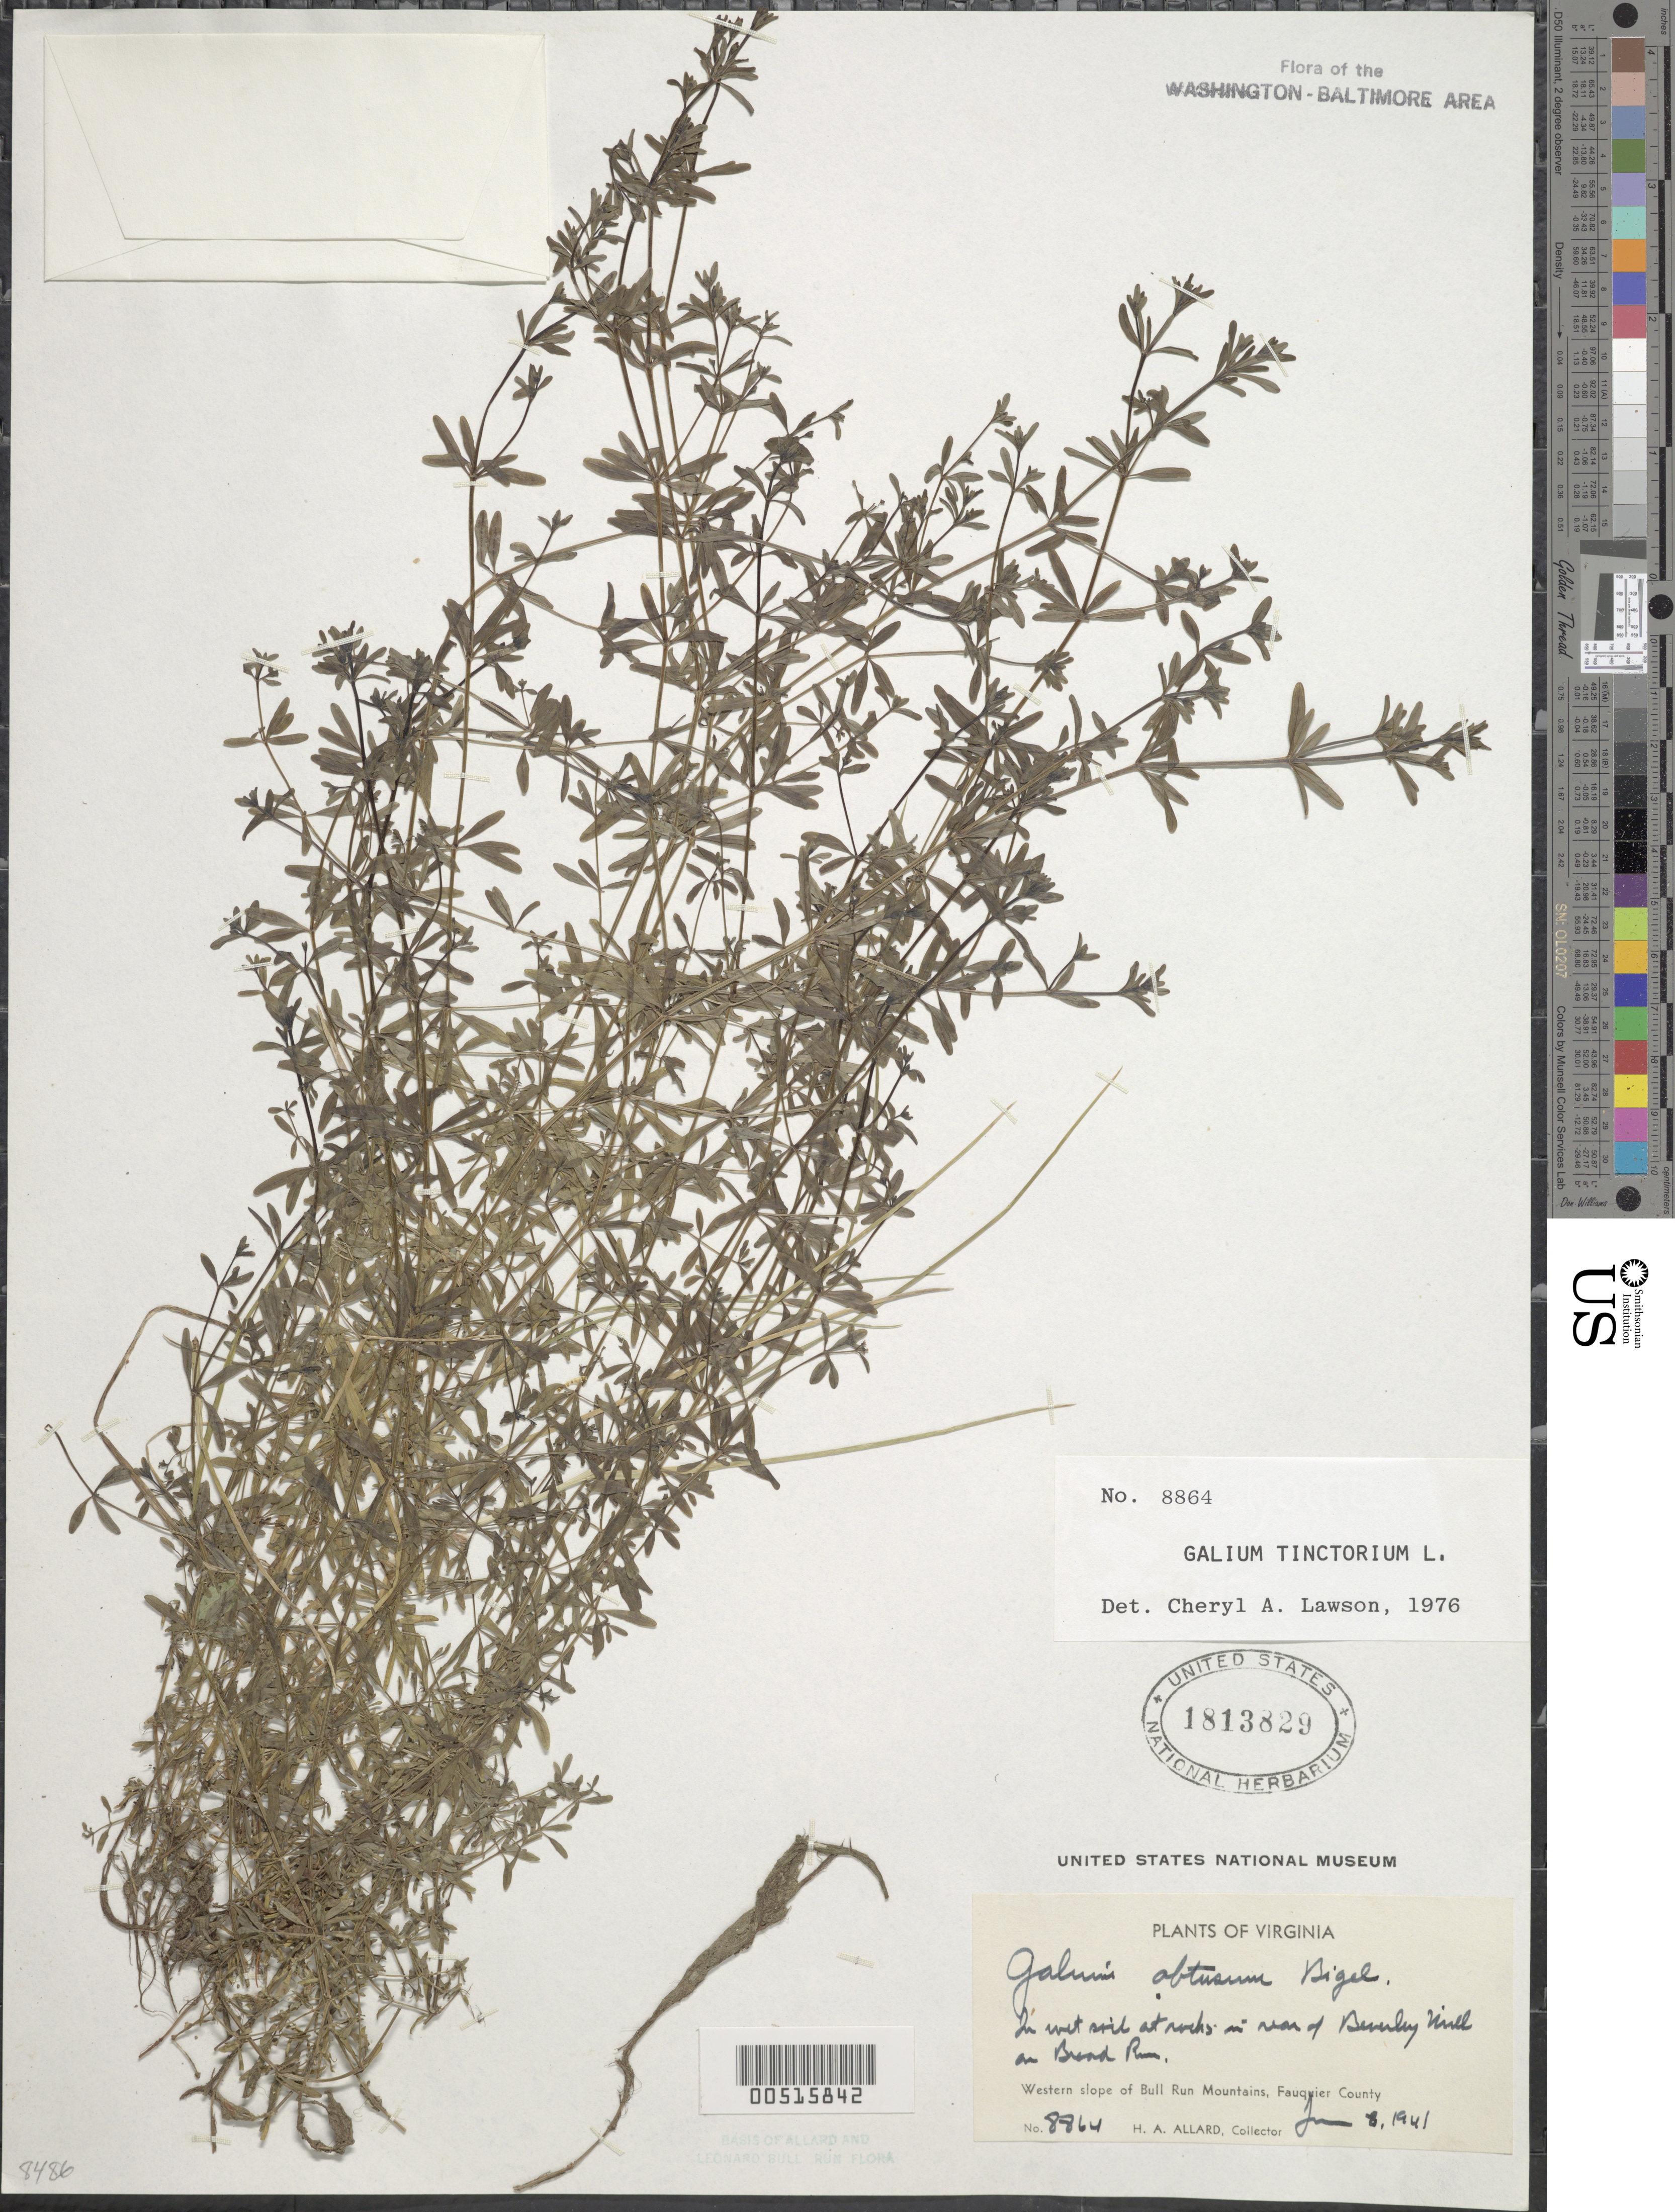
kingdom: Plantae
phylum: Tracheophyta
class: Magnoliopsida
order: Gentianales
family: Rubiaceae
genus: Galium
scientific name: Galium tinctorium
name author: (L.) Scop.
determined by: Lawson, C. A.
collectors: H. A. Allard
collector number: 8864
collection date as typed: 08 Jun 1941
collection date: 1941-06-08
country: United States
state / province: Virginia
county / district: Fauquier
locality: Beverley Mill, in Rear, on Broad Run, W slope of Bull Run Mountains Bull Run Mountains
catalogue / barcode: US 1813829